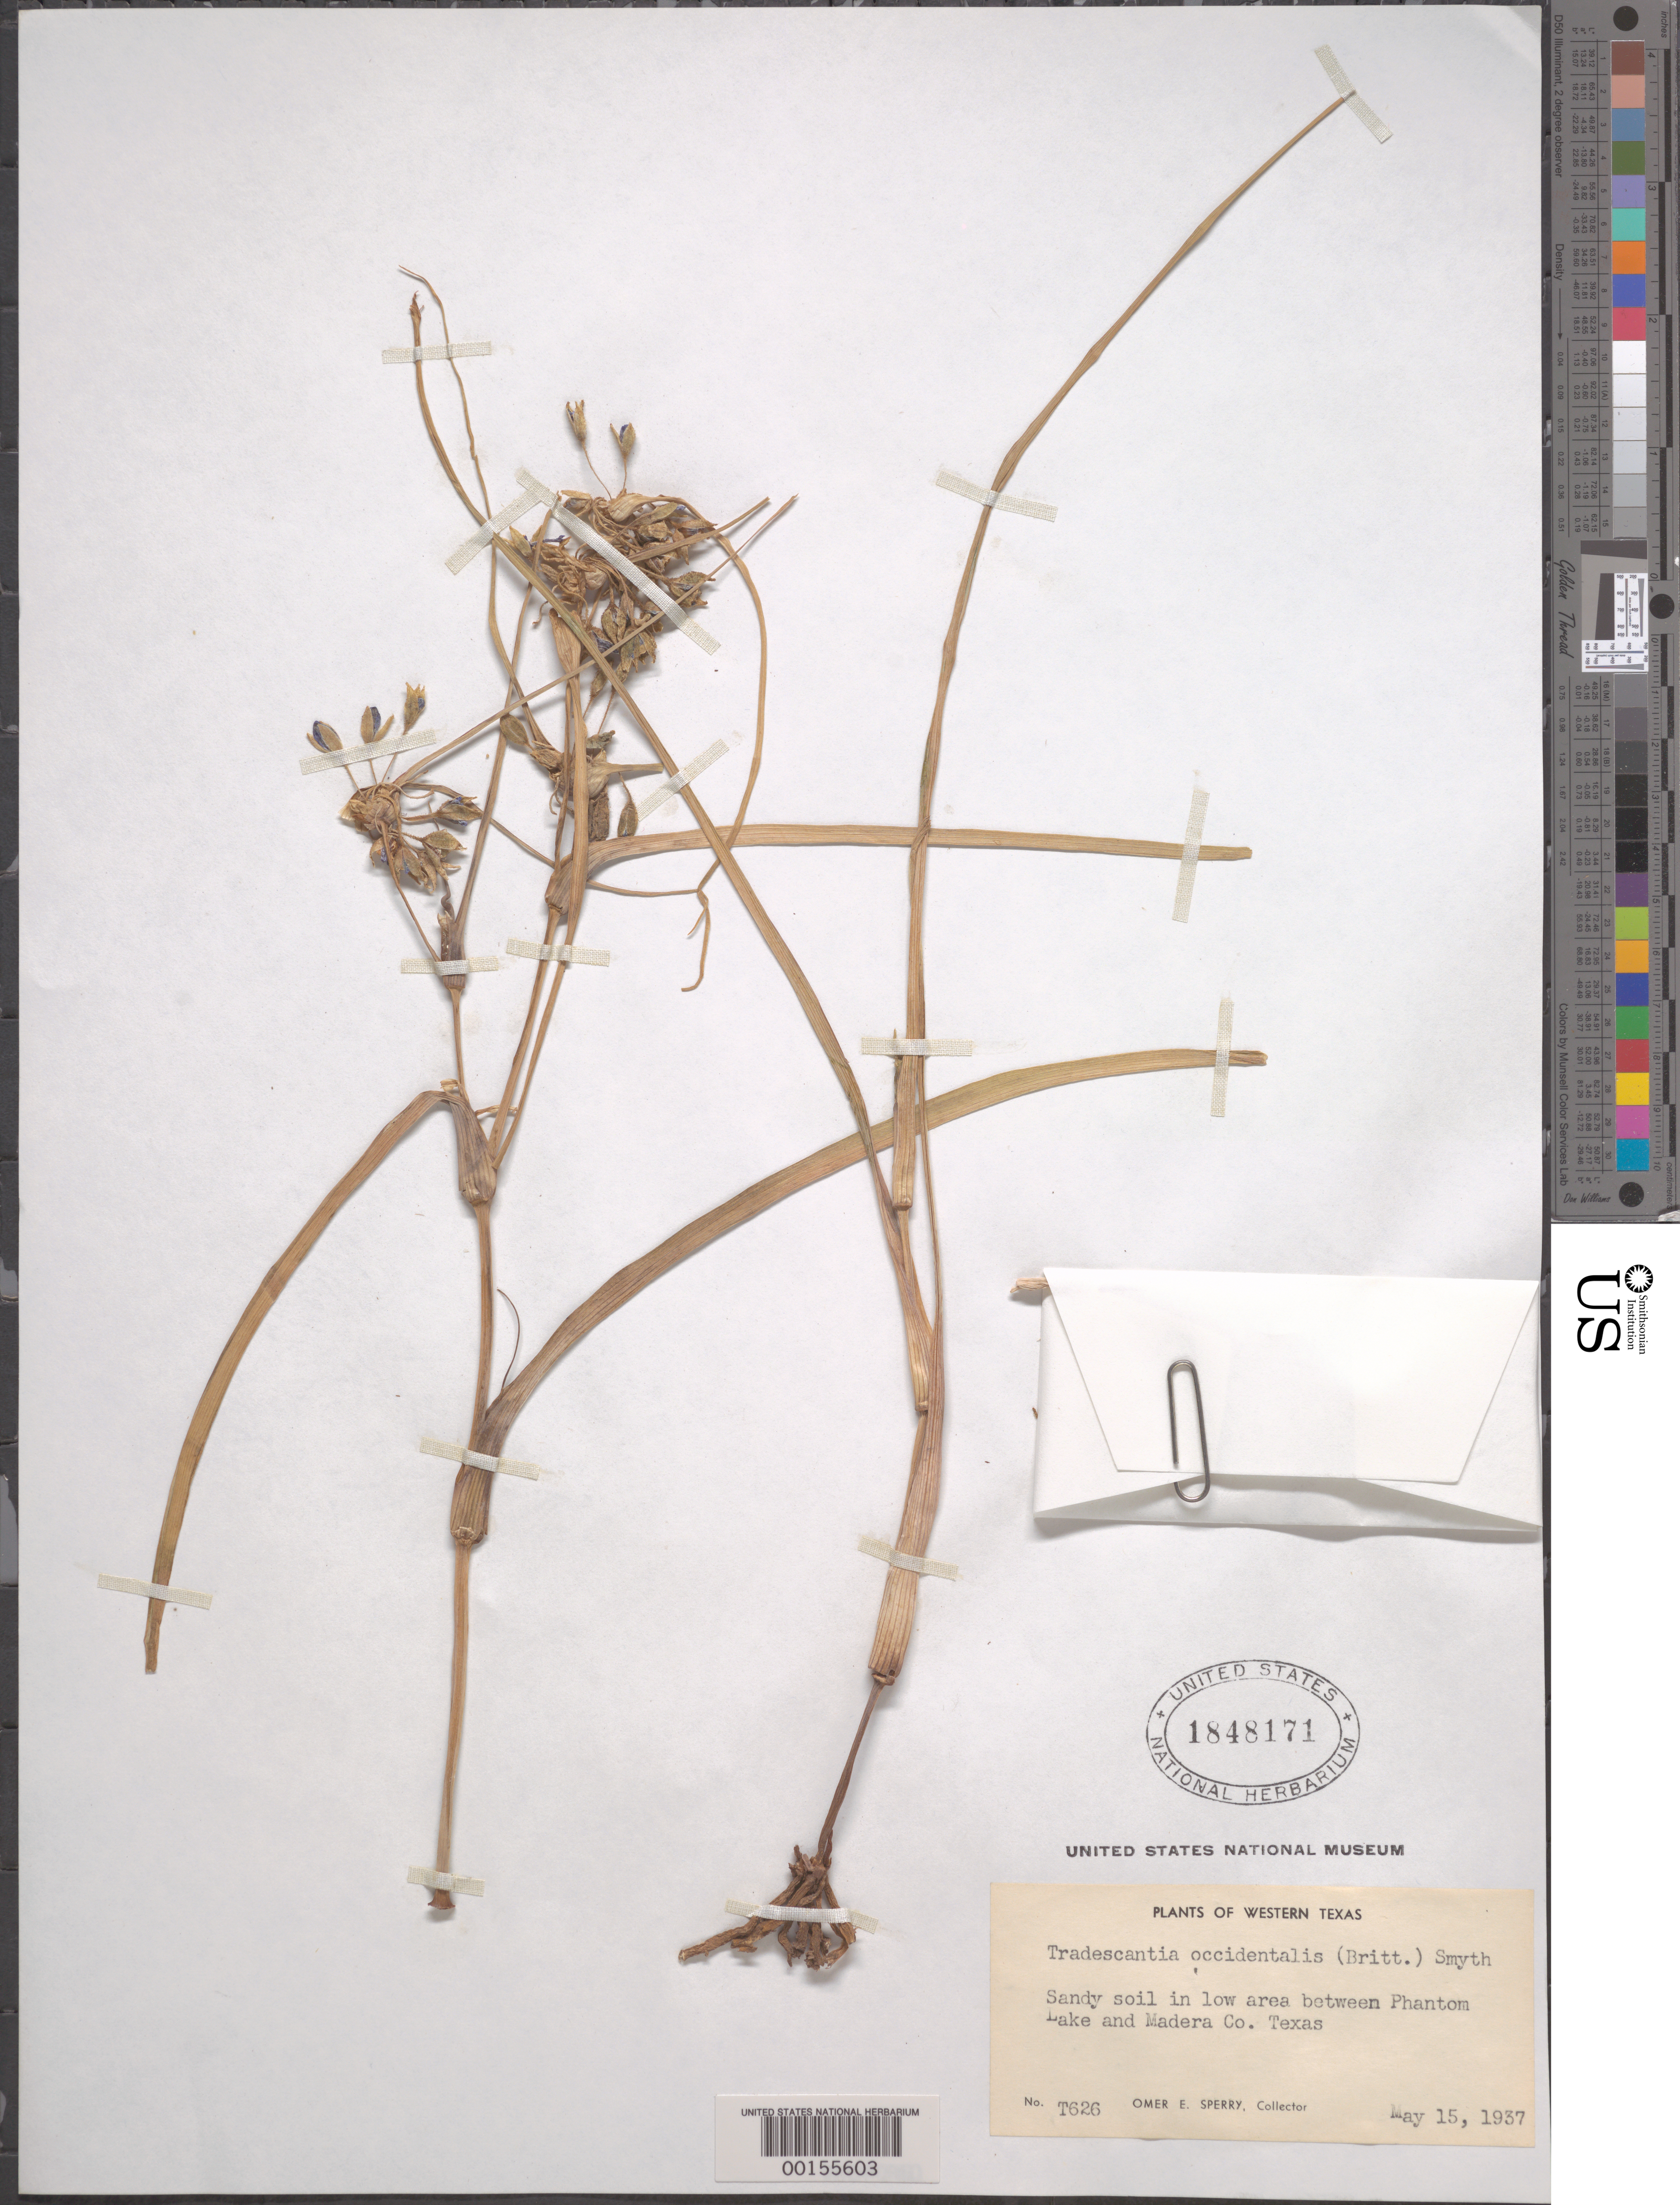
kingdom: Plantae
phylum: Tracheophyta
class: Liliopsida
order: Commelinales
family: Commelinaceae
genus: Tradescantia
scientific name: Tradescantia occidentalis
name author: (Britton) Smyth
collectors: O. E. Sperry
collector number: T626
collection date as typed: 15 May 1937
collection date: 1937-05-15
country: United States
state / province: Texas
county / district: Jeff Davis / Reeves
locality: Madera co. (?), between phantom lake and madera.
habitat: Sandy soil, low ground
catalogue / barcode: US 1848171